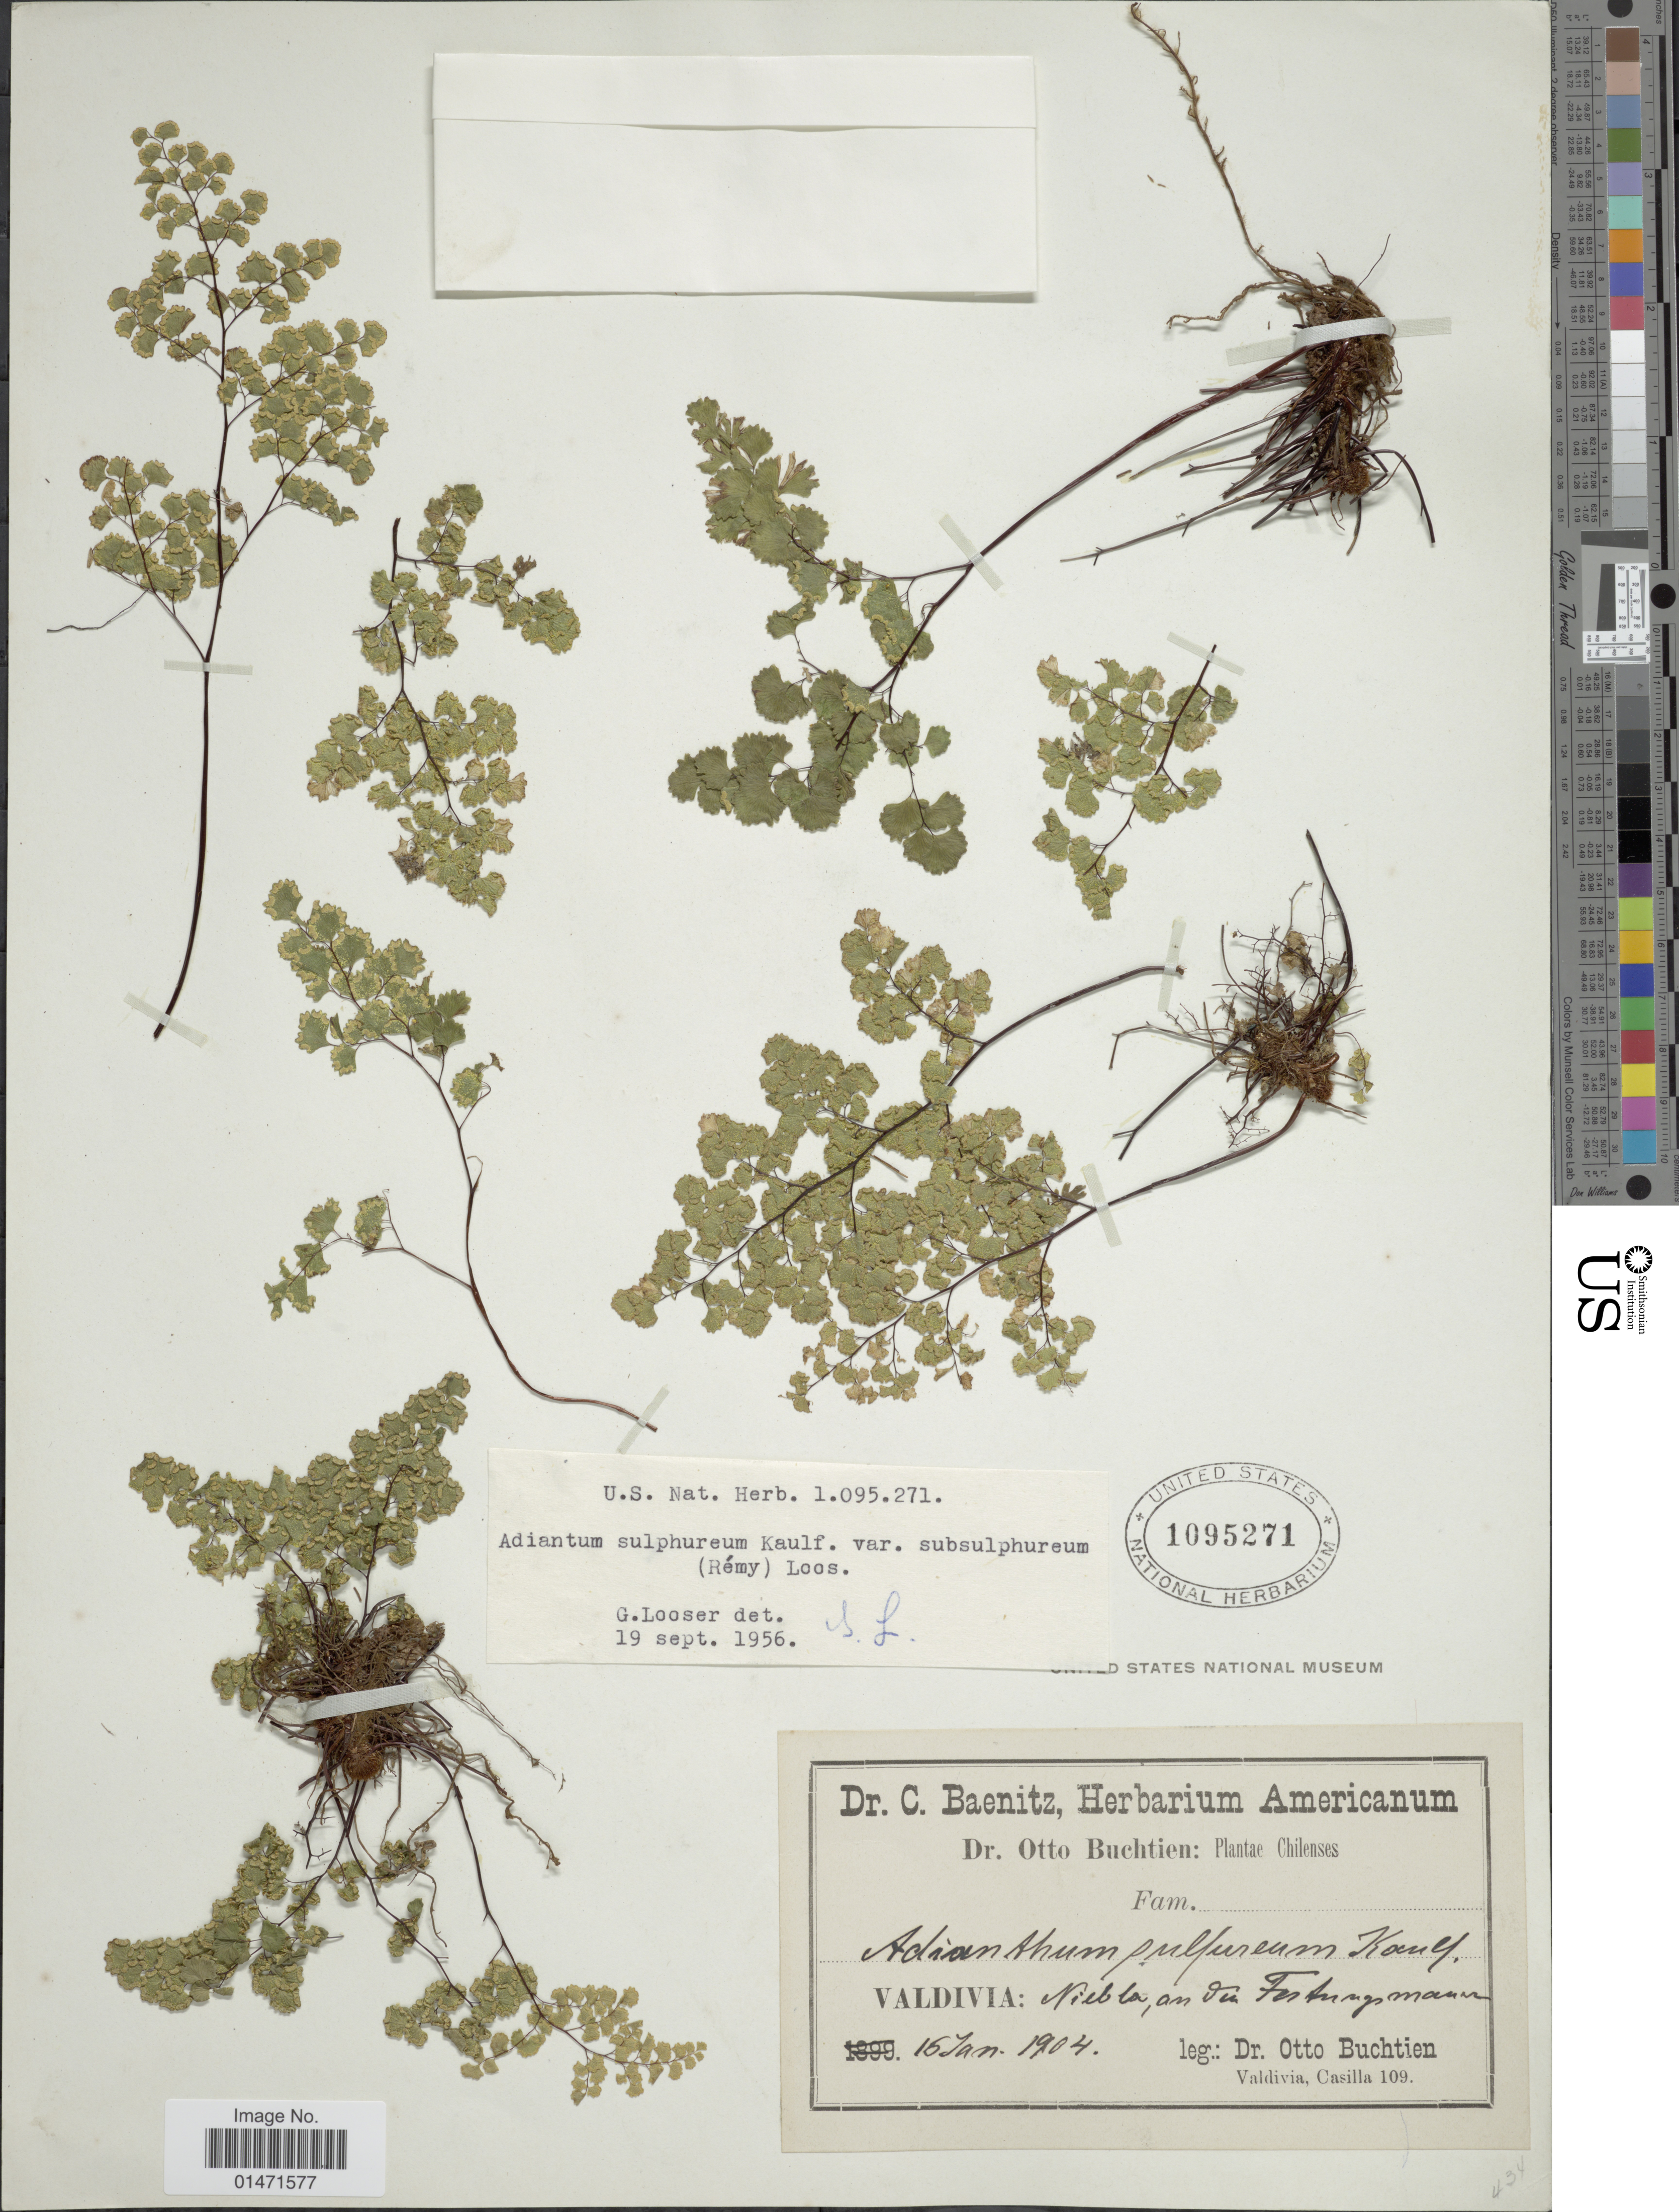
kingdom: Plantae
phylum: Tracheophyta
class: Polypodiopsida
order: Polypodiales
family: Pteridaceae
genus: Adiantum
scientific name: Adiantum sulphureum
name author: Kaulf.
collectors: O. Buchtien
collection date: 1904-01-15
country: Chile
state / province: Los Ríos (XIV)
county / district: Valdivia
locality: Niebla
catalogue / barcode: US 1095271